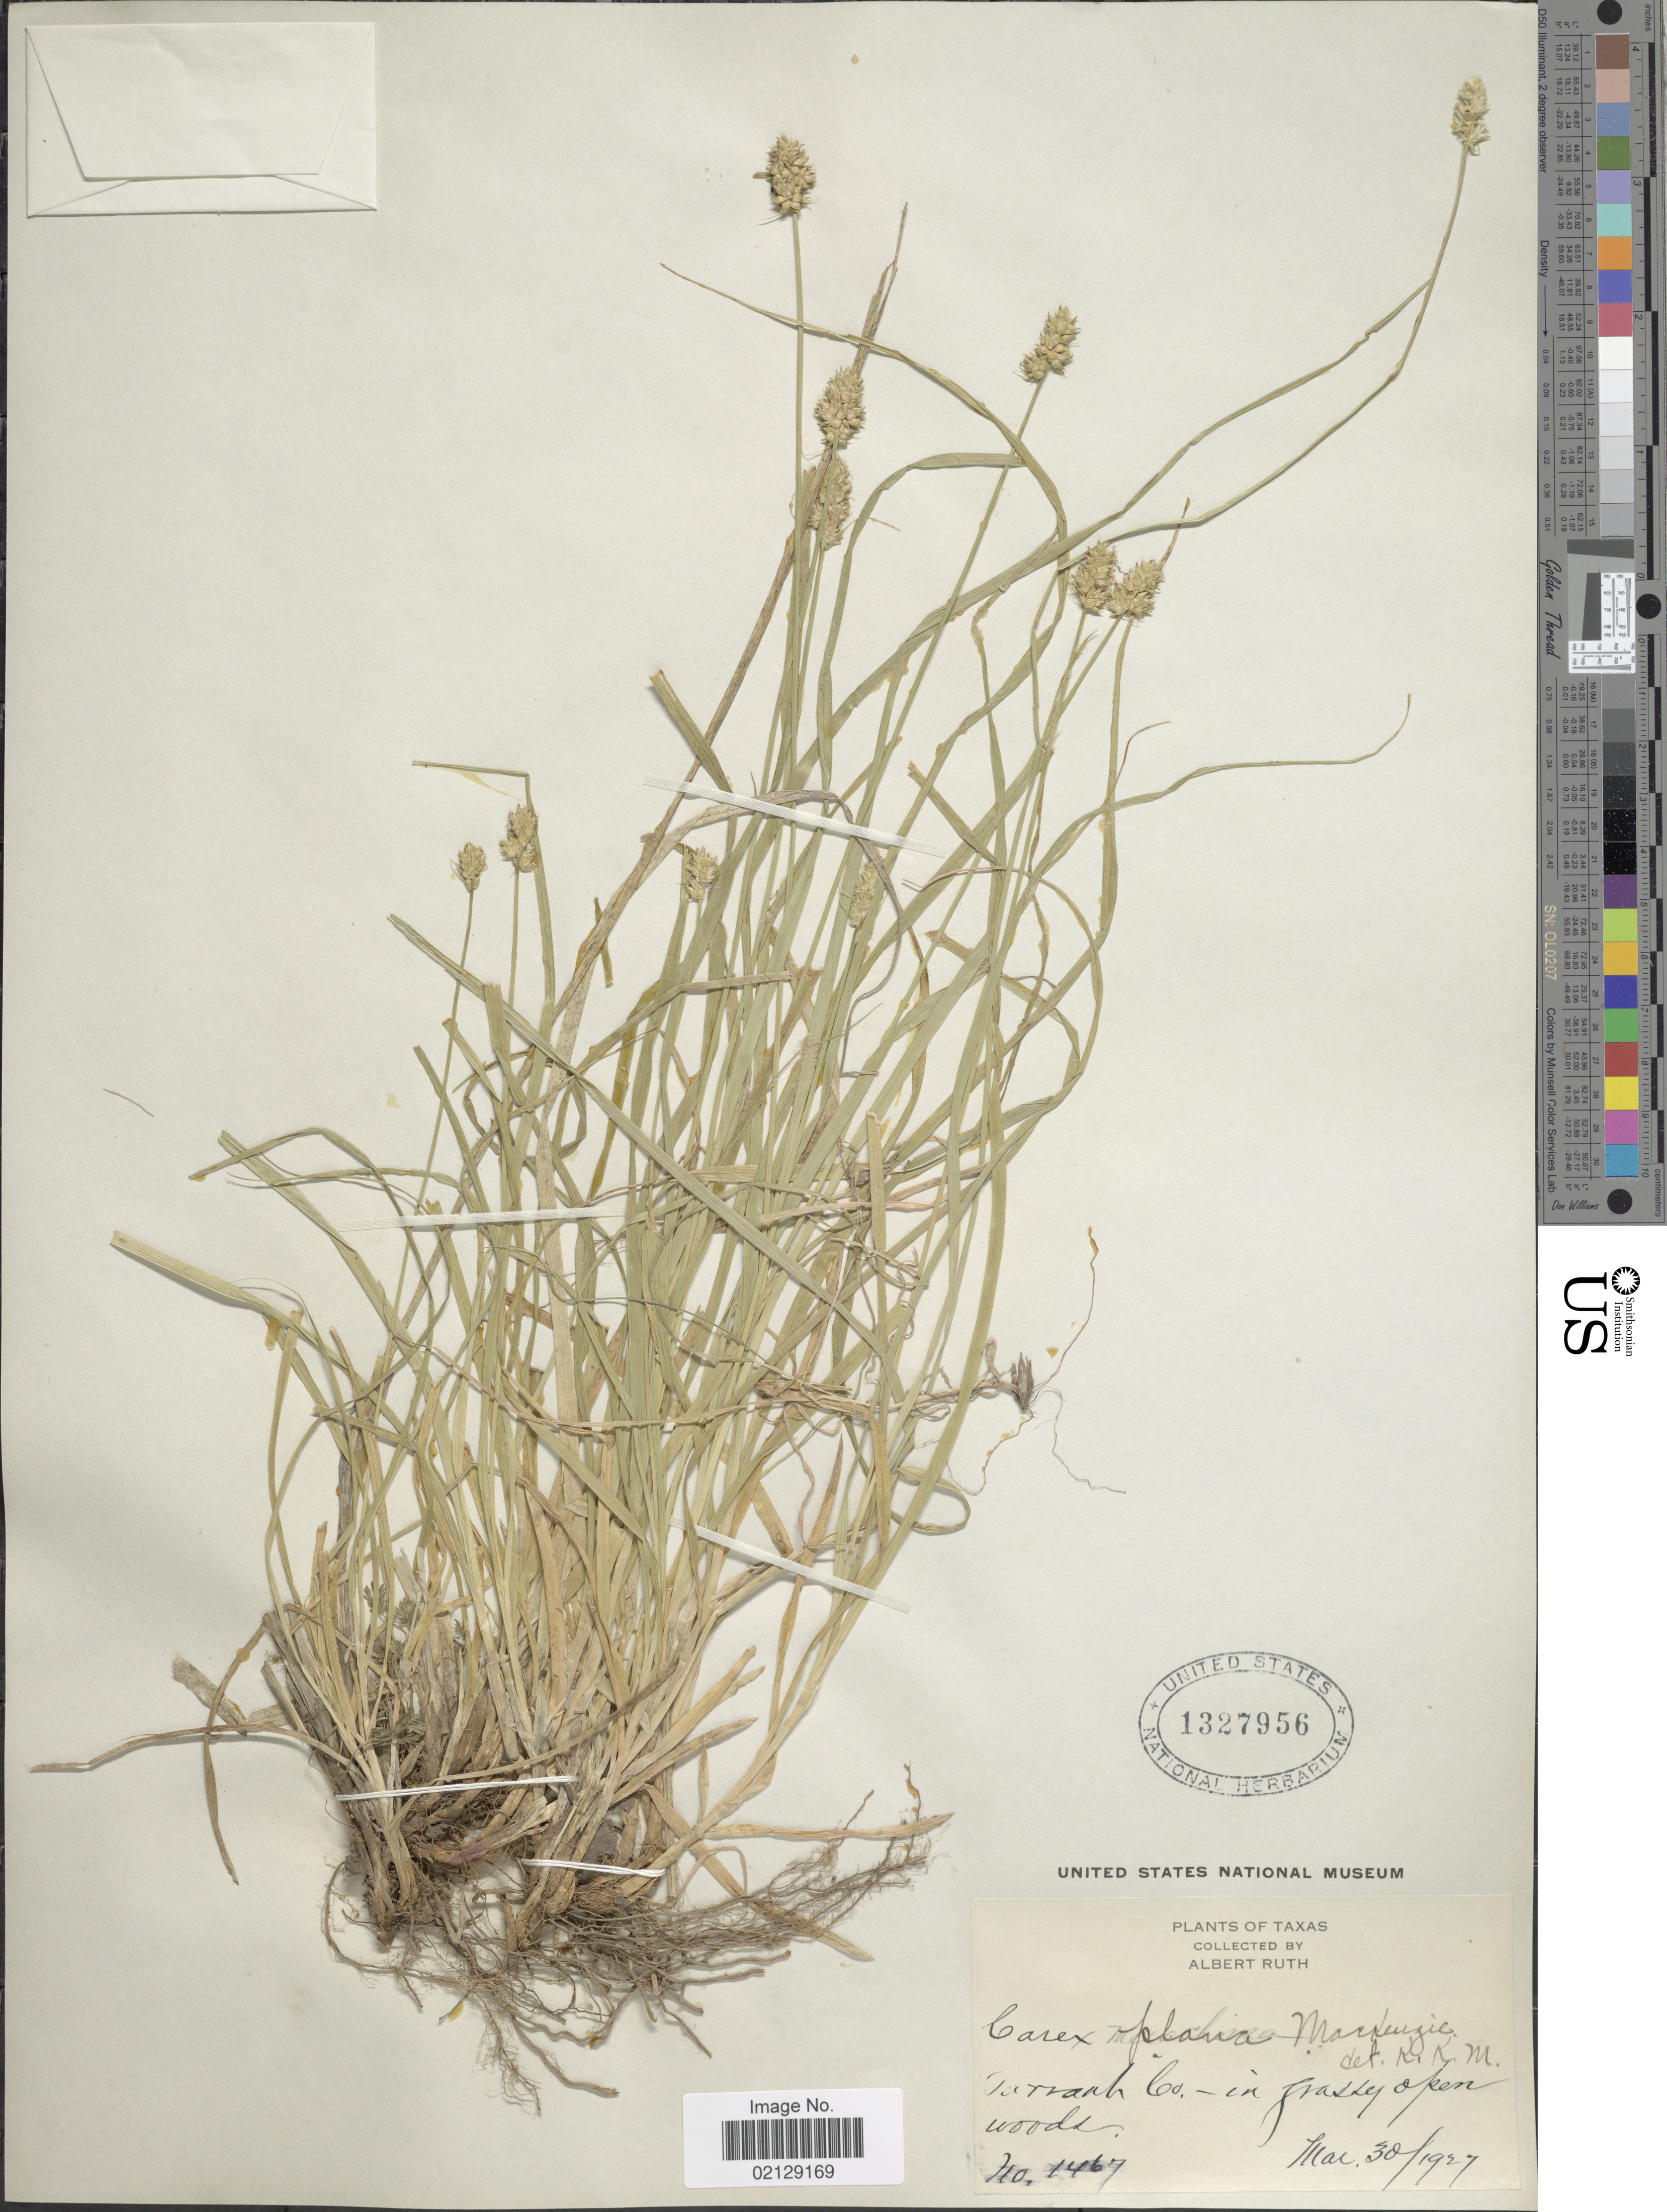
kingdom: Plantae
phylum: Tracheophyta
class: Liliopsida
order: Poales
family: Cyperaceae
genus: Carex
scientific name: Carex muehlenbergii var. enervis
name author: Boott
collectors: A. Ruth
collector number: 1467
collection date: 1927-03-30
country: United States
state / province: Texas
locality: Tarrant Co., in grassy open woods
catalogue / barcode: US 1327956